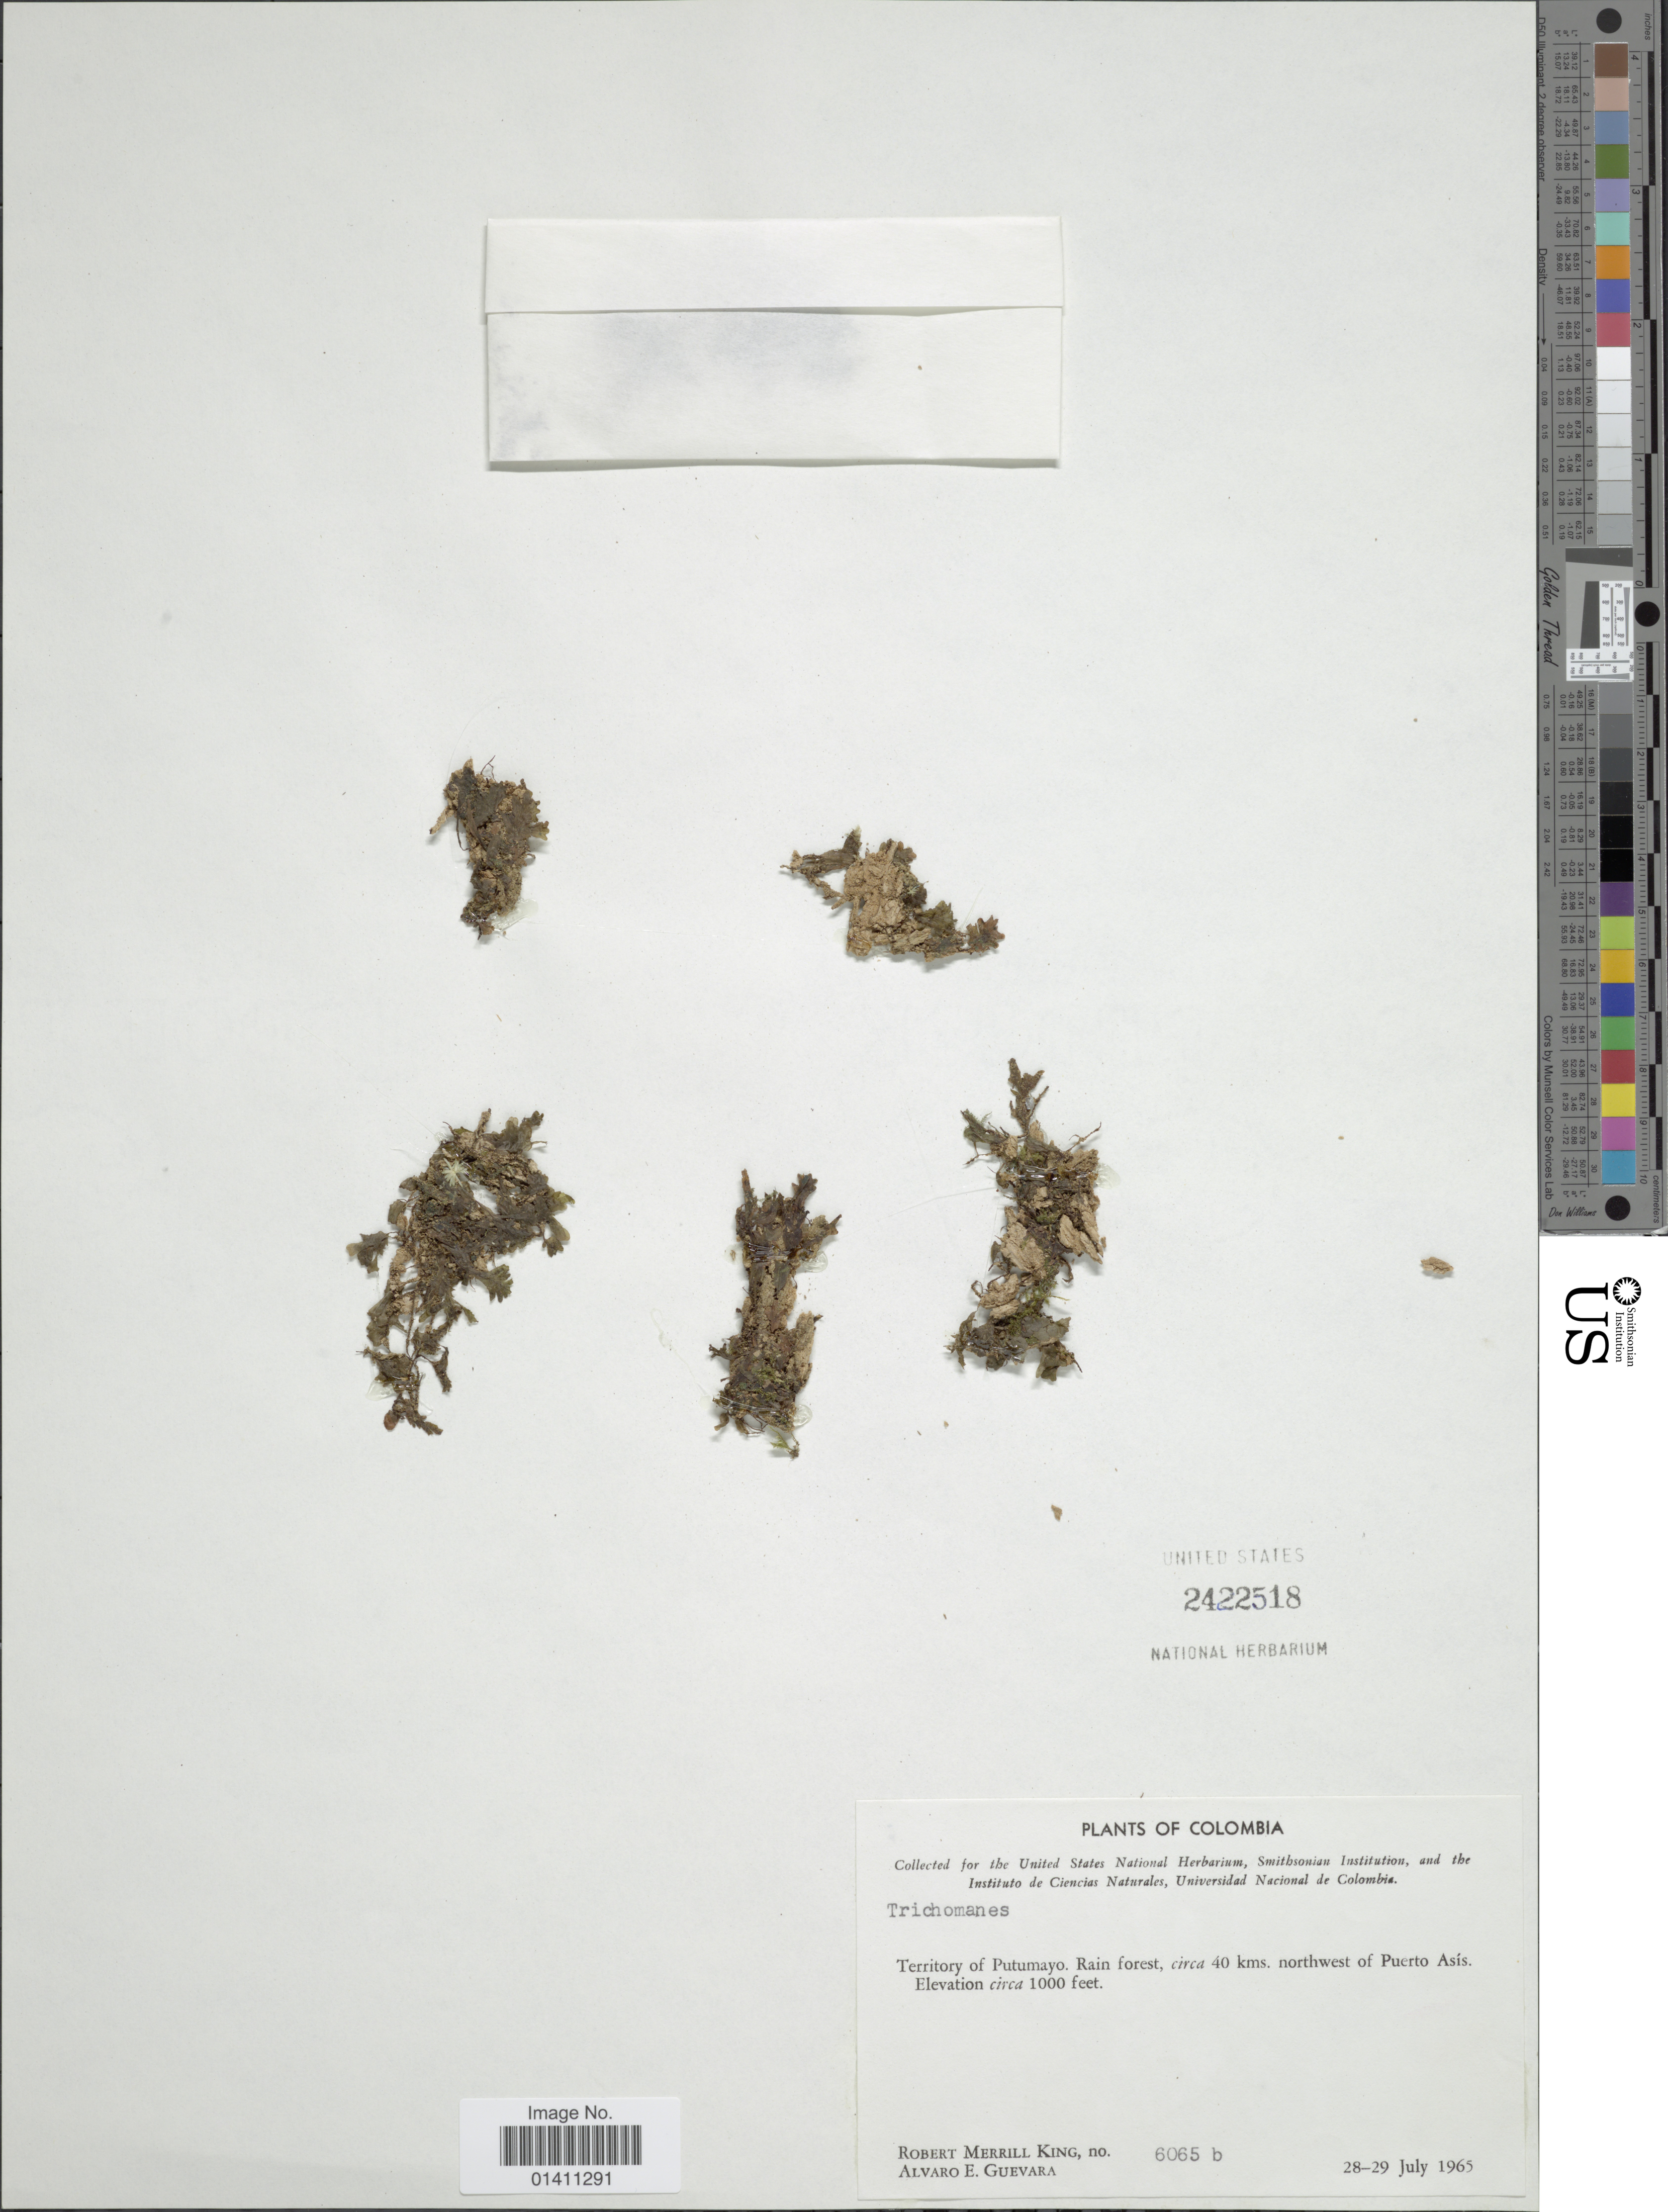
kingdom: Plantae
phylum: Tracheophyta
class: Polypodiopsida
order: Hymenophyllales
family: Hymenophyllaceae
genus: Didymoglossum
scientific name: Didymoglossum sp.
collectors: R. M. King & A. E. Guevara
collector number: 6065b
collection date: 1965-07-28/1965-07-29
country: Colombia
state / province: Putumayo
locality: Territory of Putumayo. Circa 40 kms. northwest of Puerto Asis.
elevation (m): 305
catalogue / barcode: US 2422518